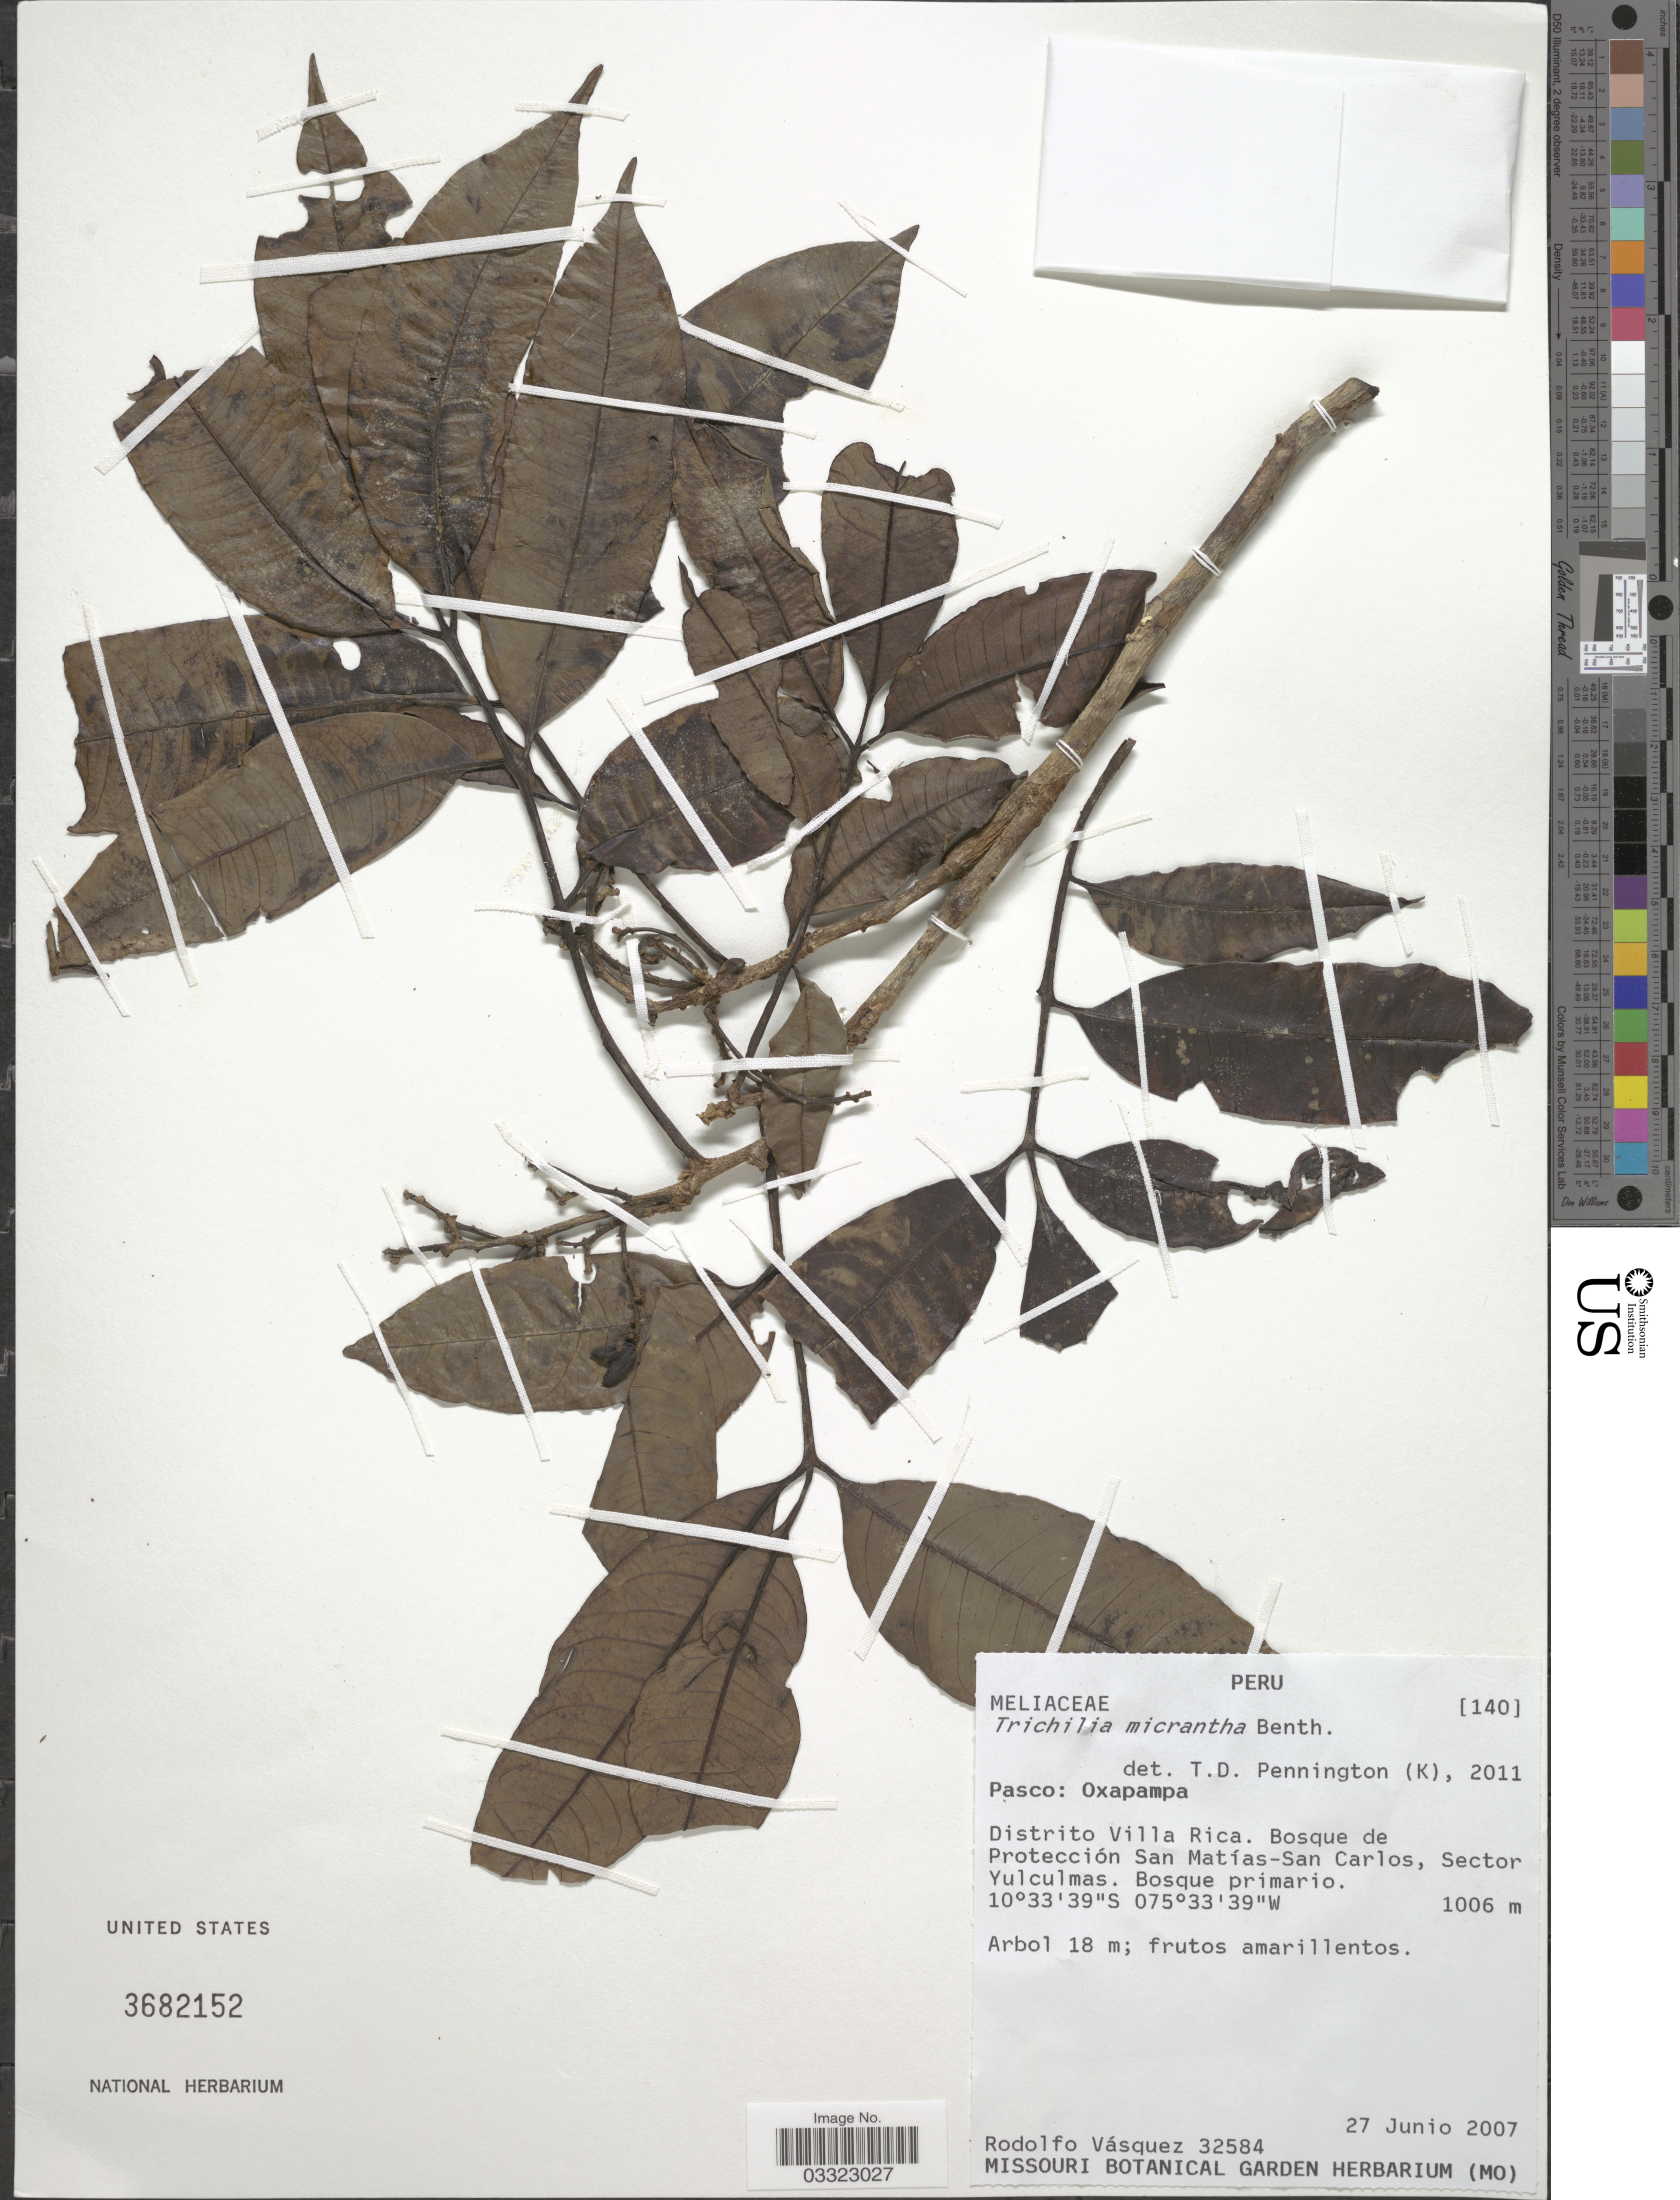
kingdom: Plantae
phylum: Tracheophyta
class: Magnoliopsida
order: Sapindales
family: Meliaceae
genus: Trichilia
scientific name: Trichilia micrantha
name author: Benth.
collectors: R. Vásquez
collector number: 32584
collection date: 2007-06-27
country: Peru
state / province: Pasco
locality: Oxapampa, Distrito Villa Rica. Bosque de Protección San Matías-San Carlos, Sector Yulculmas.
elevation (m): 1006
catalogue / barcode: US 3682152